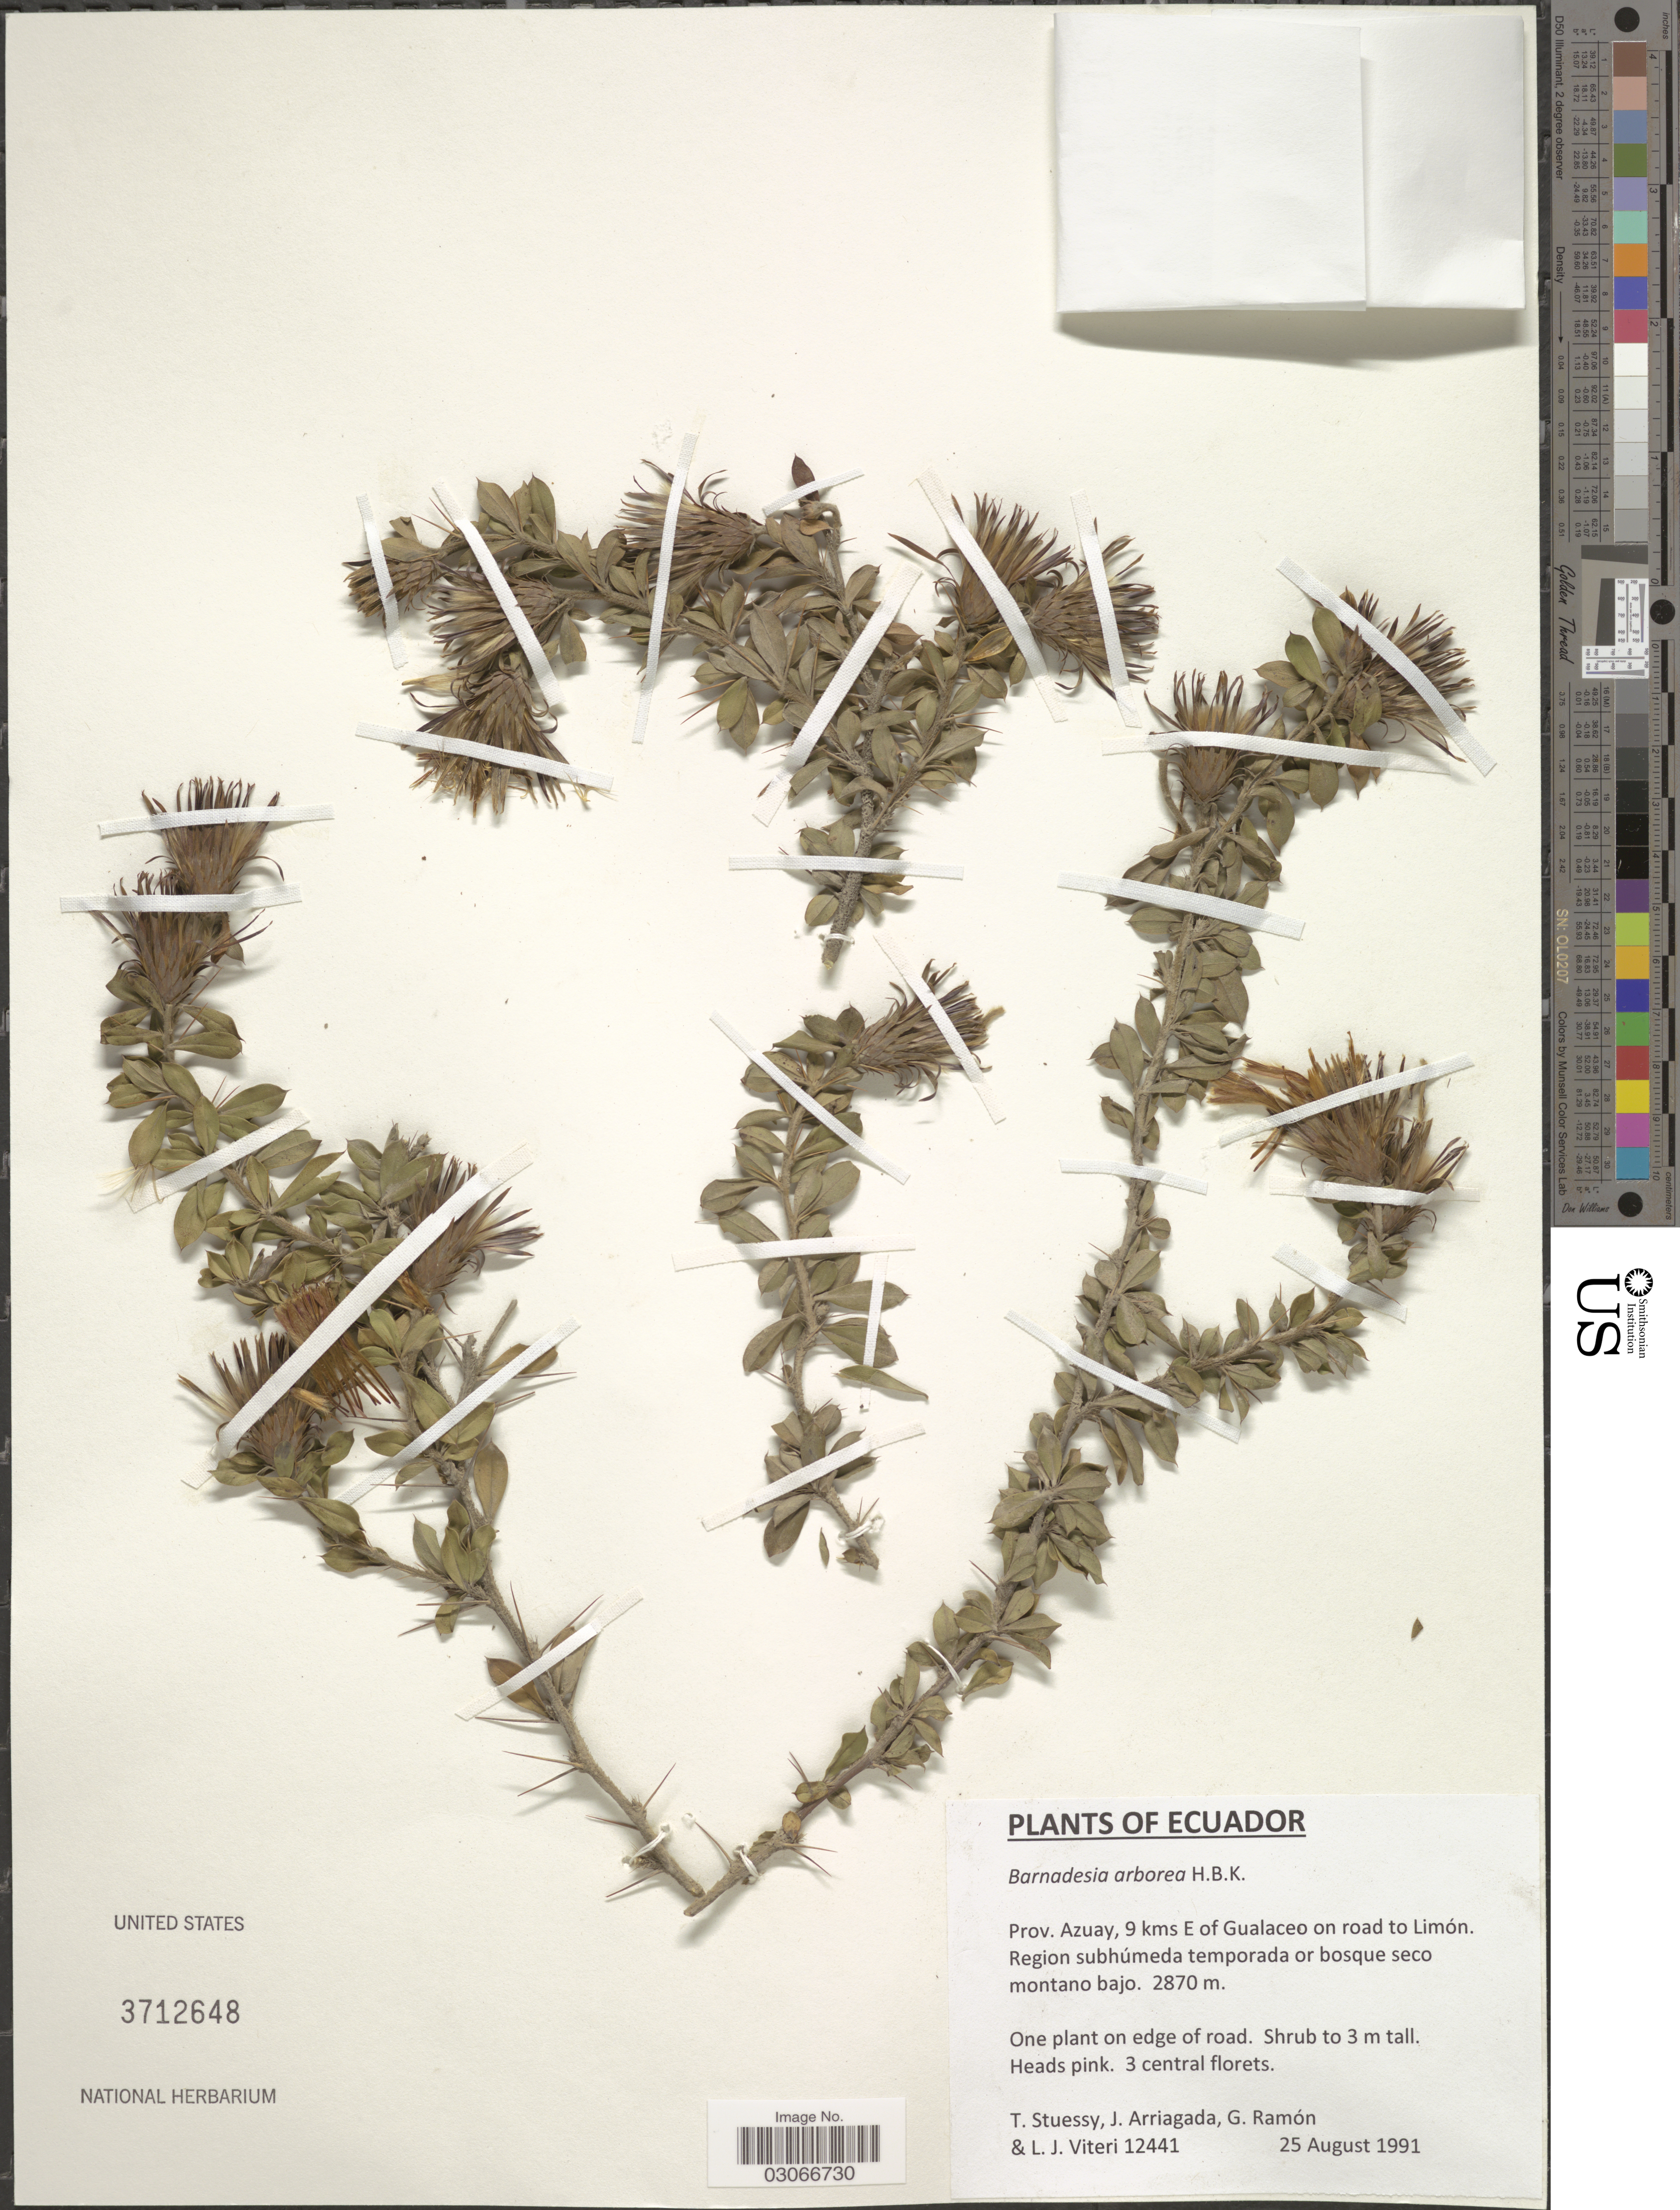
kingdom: Plantae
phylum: Tracheophyta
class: Magnoliopsida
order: Asterales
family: Asteraceae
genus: Barnadesia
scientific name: Barnadesia arborea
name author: Kunth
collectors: T. Steussy, J. Arriagada, G. Ramón & L. Viteri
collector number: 12441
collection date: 1991-08-25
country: Ecuador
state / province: Azuay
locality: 9 kms E of Gualaceo on road to Limón.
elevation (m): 2870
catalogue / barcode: US 3712648